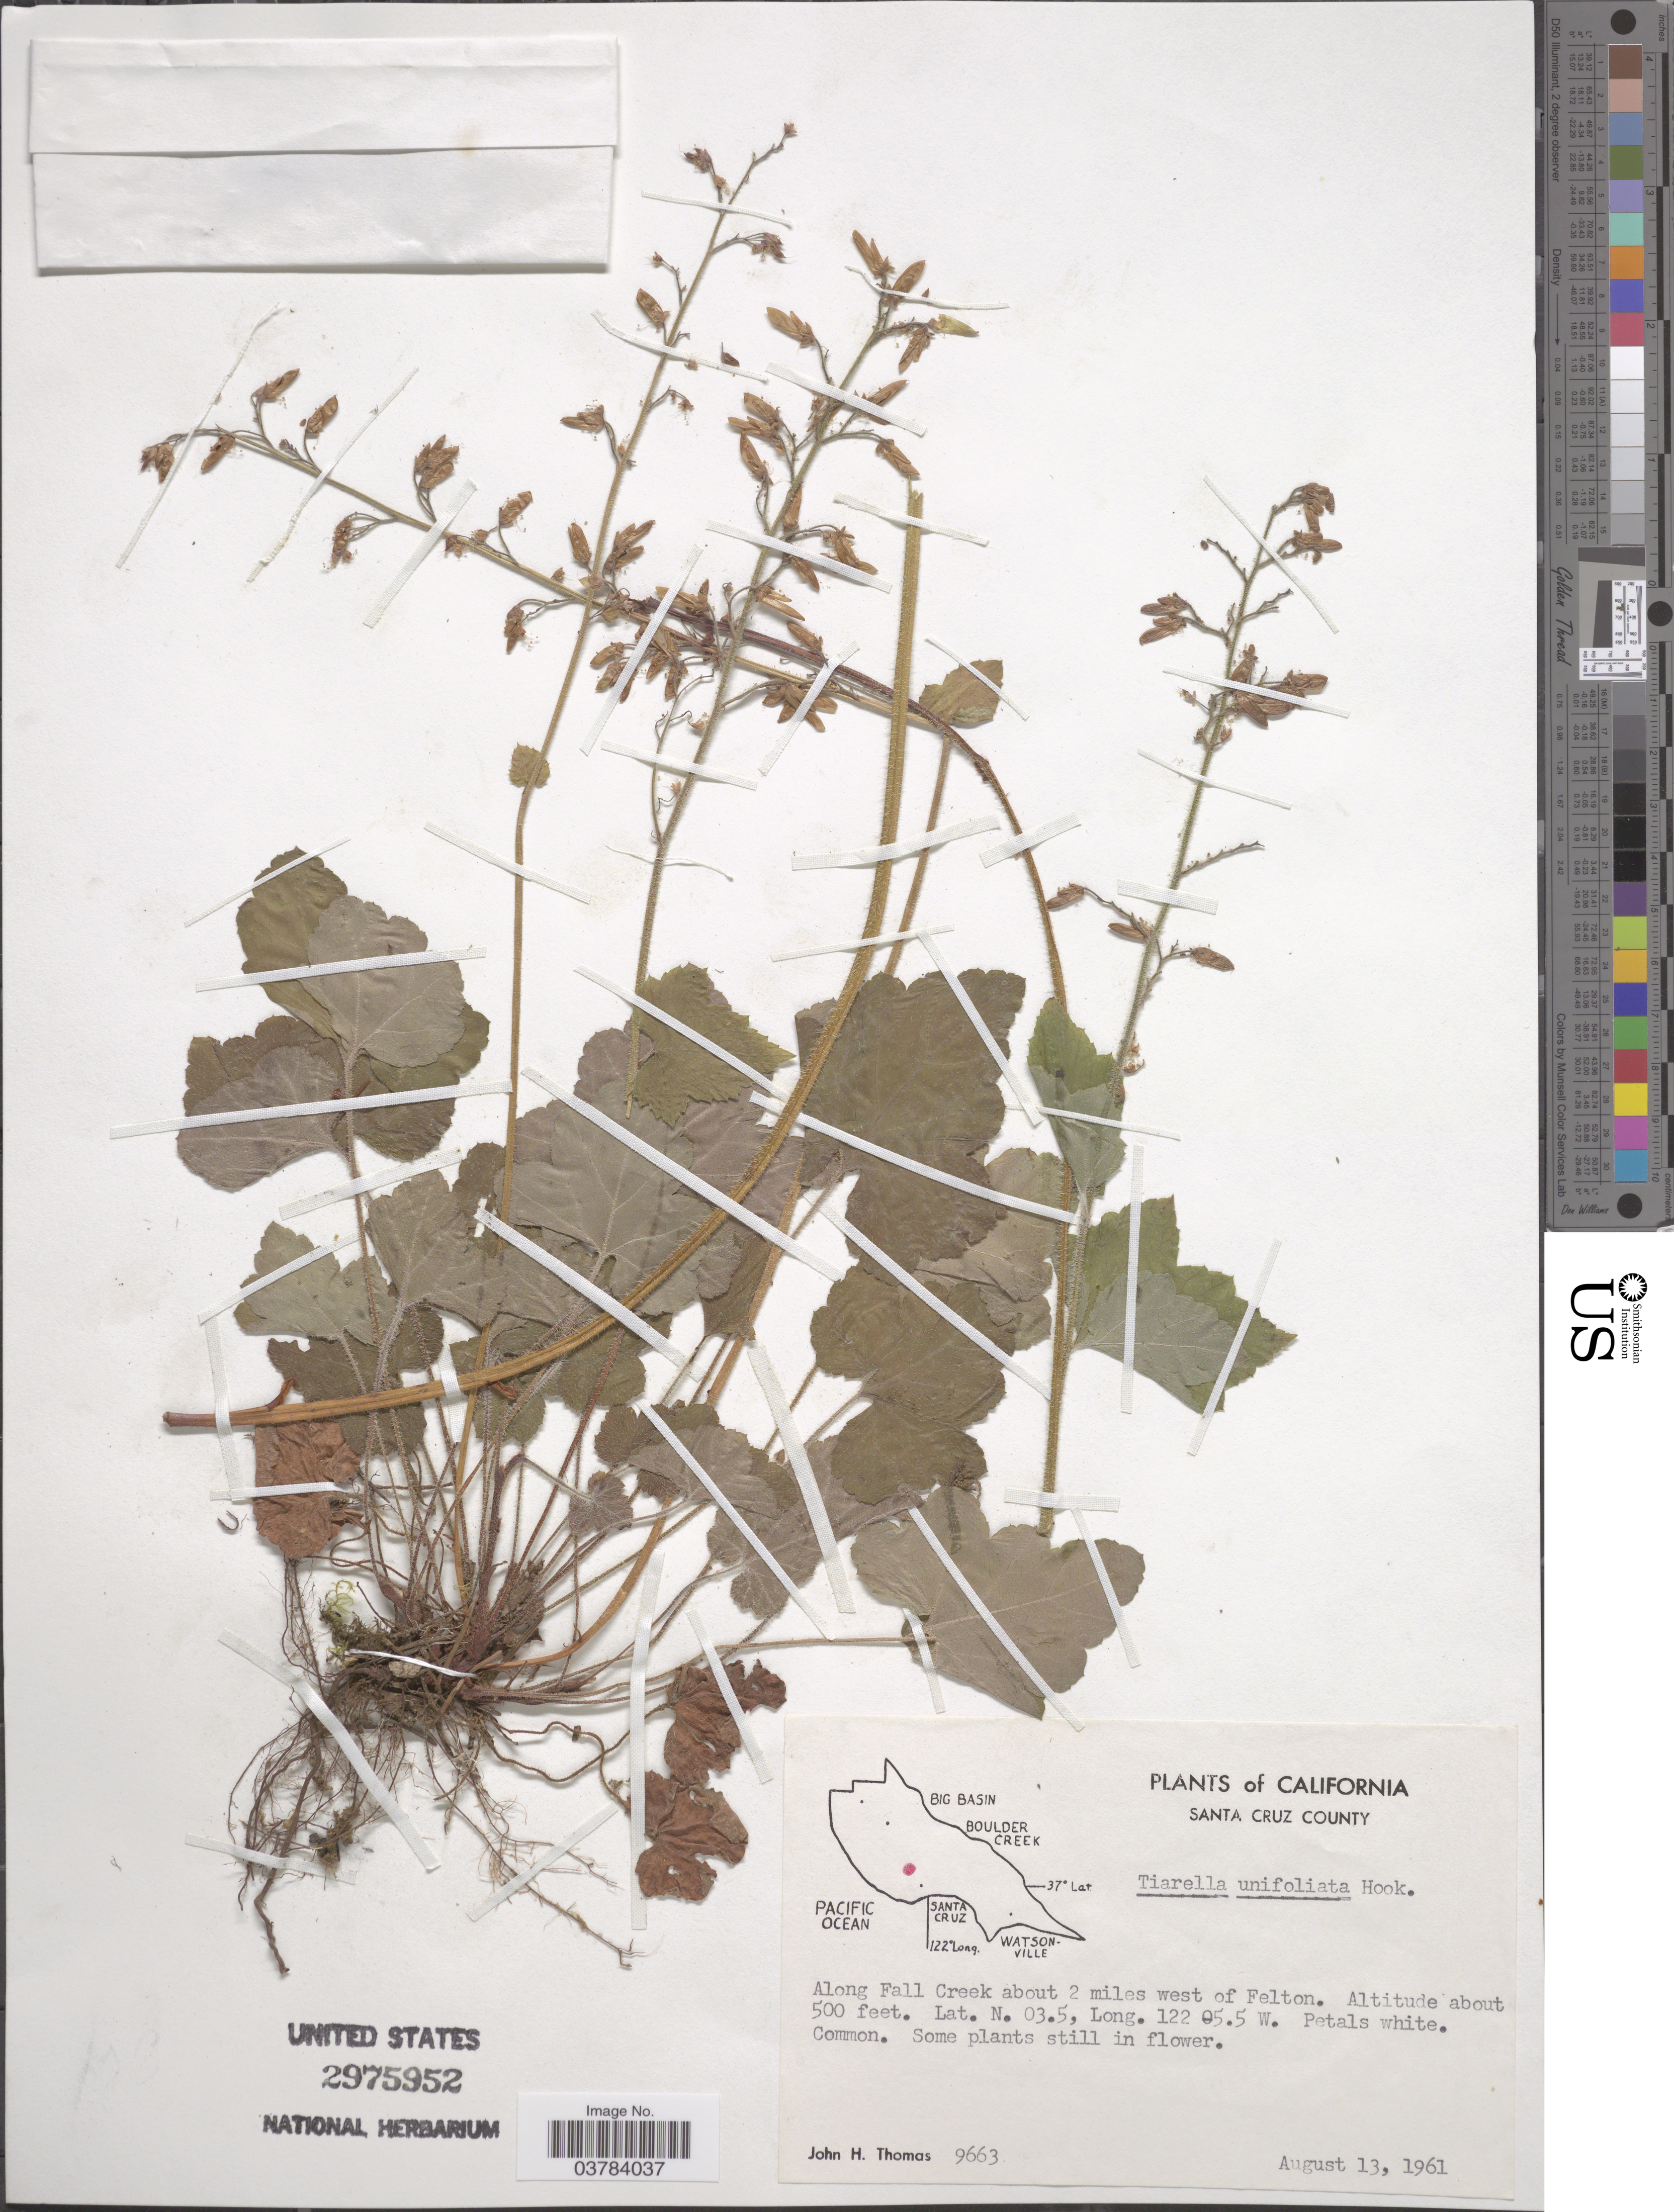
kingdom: Plantae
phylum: Tracheophyta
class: Magnoliopsida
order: Saxifragales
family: Saxifragaceae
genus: Tiarella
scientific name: Tiarella unifoliata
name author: Hook.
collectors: J. H. Thomas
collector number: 9663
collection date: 1961-08-13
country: United States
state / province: California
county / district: Santa Cruz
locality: Santa Cruz County. Along Fall Creek about 2 miles west of Felton.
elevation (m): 152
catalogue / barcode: US 2975952